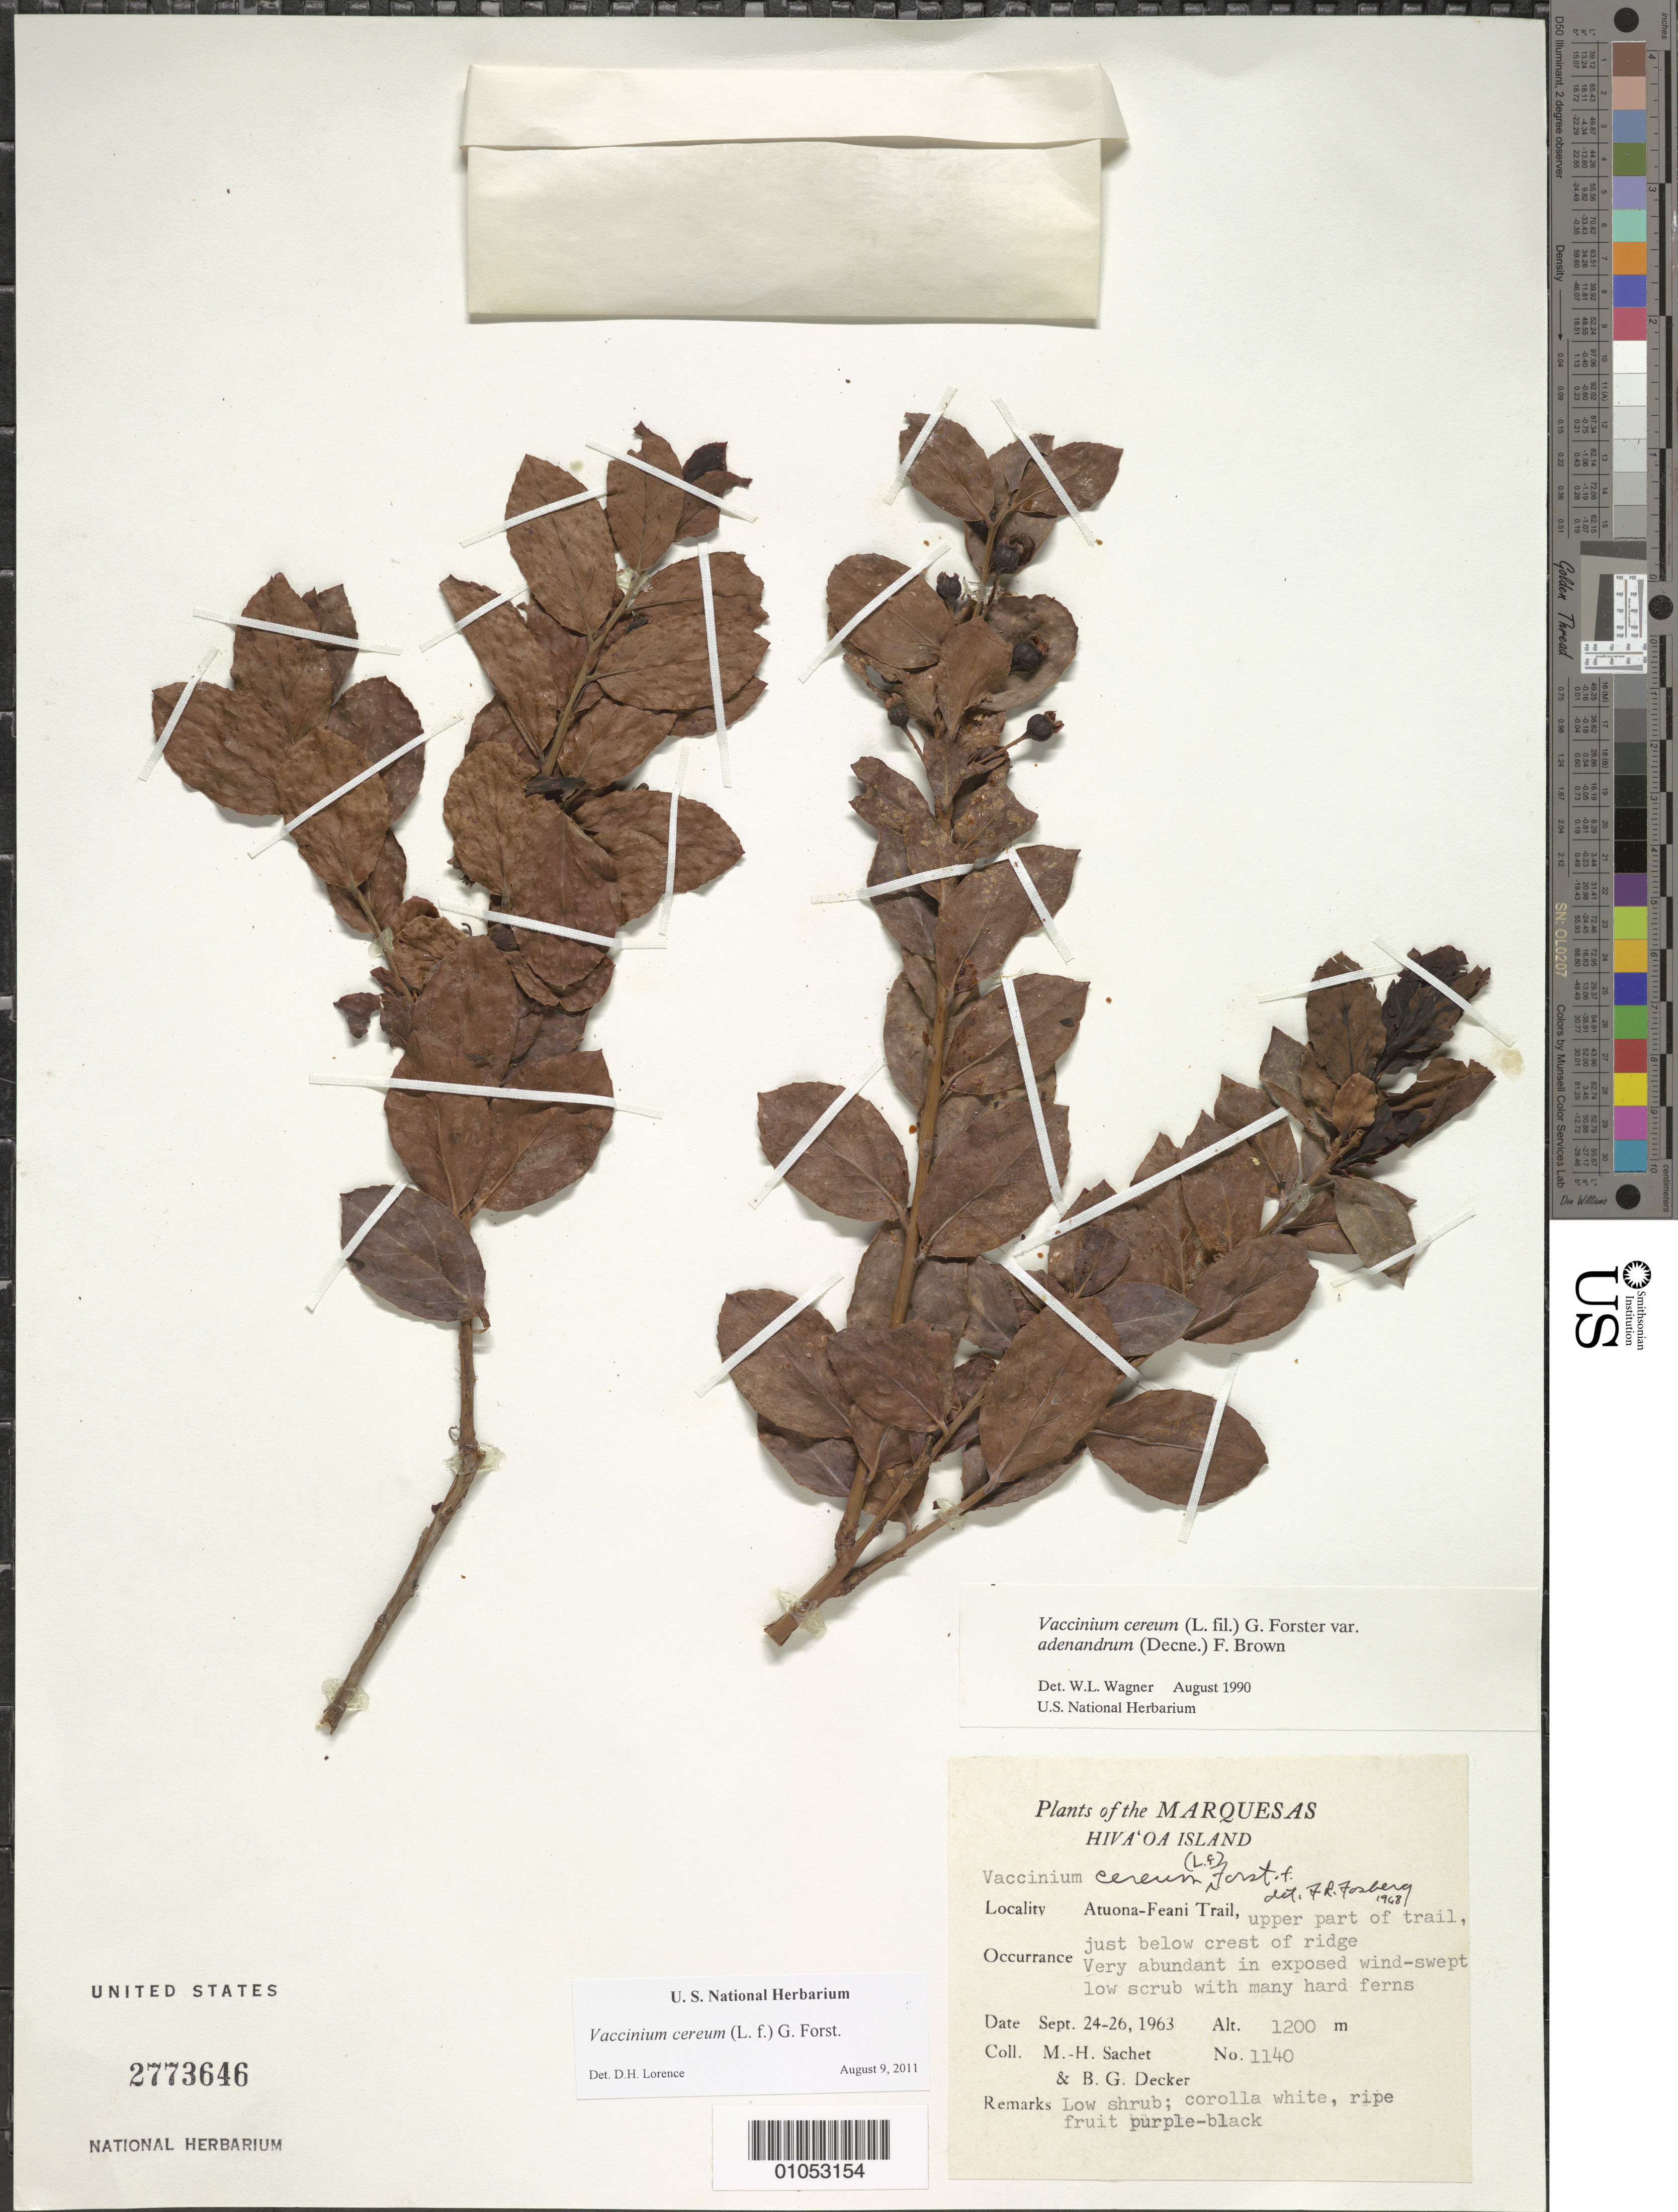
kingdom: Plantae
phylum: Tracheophyta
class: Magnoliopsida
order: Ericales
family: Ericaceae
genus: Vaccinium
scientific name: Vaccinium cereum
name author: (L. f.) G. Forst.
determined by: Lorence, David H., (PTBG), National Tropical Botanical Garden (UNITED STATES)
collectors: M.-H. Sachet & B. G. Decker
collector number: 1140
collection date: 1963-09-24/1963-09-26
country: French Polynesia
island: Hiva Oa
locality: Atuona-Feani Trail, upper part of trail, just below crest of ridge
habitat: windswept low scrub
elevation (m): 1200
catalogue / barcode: US 2773646